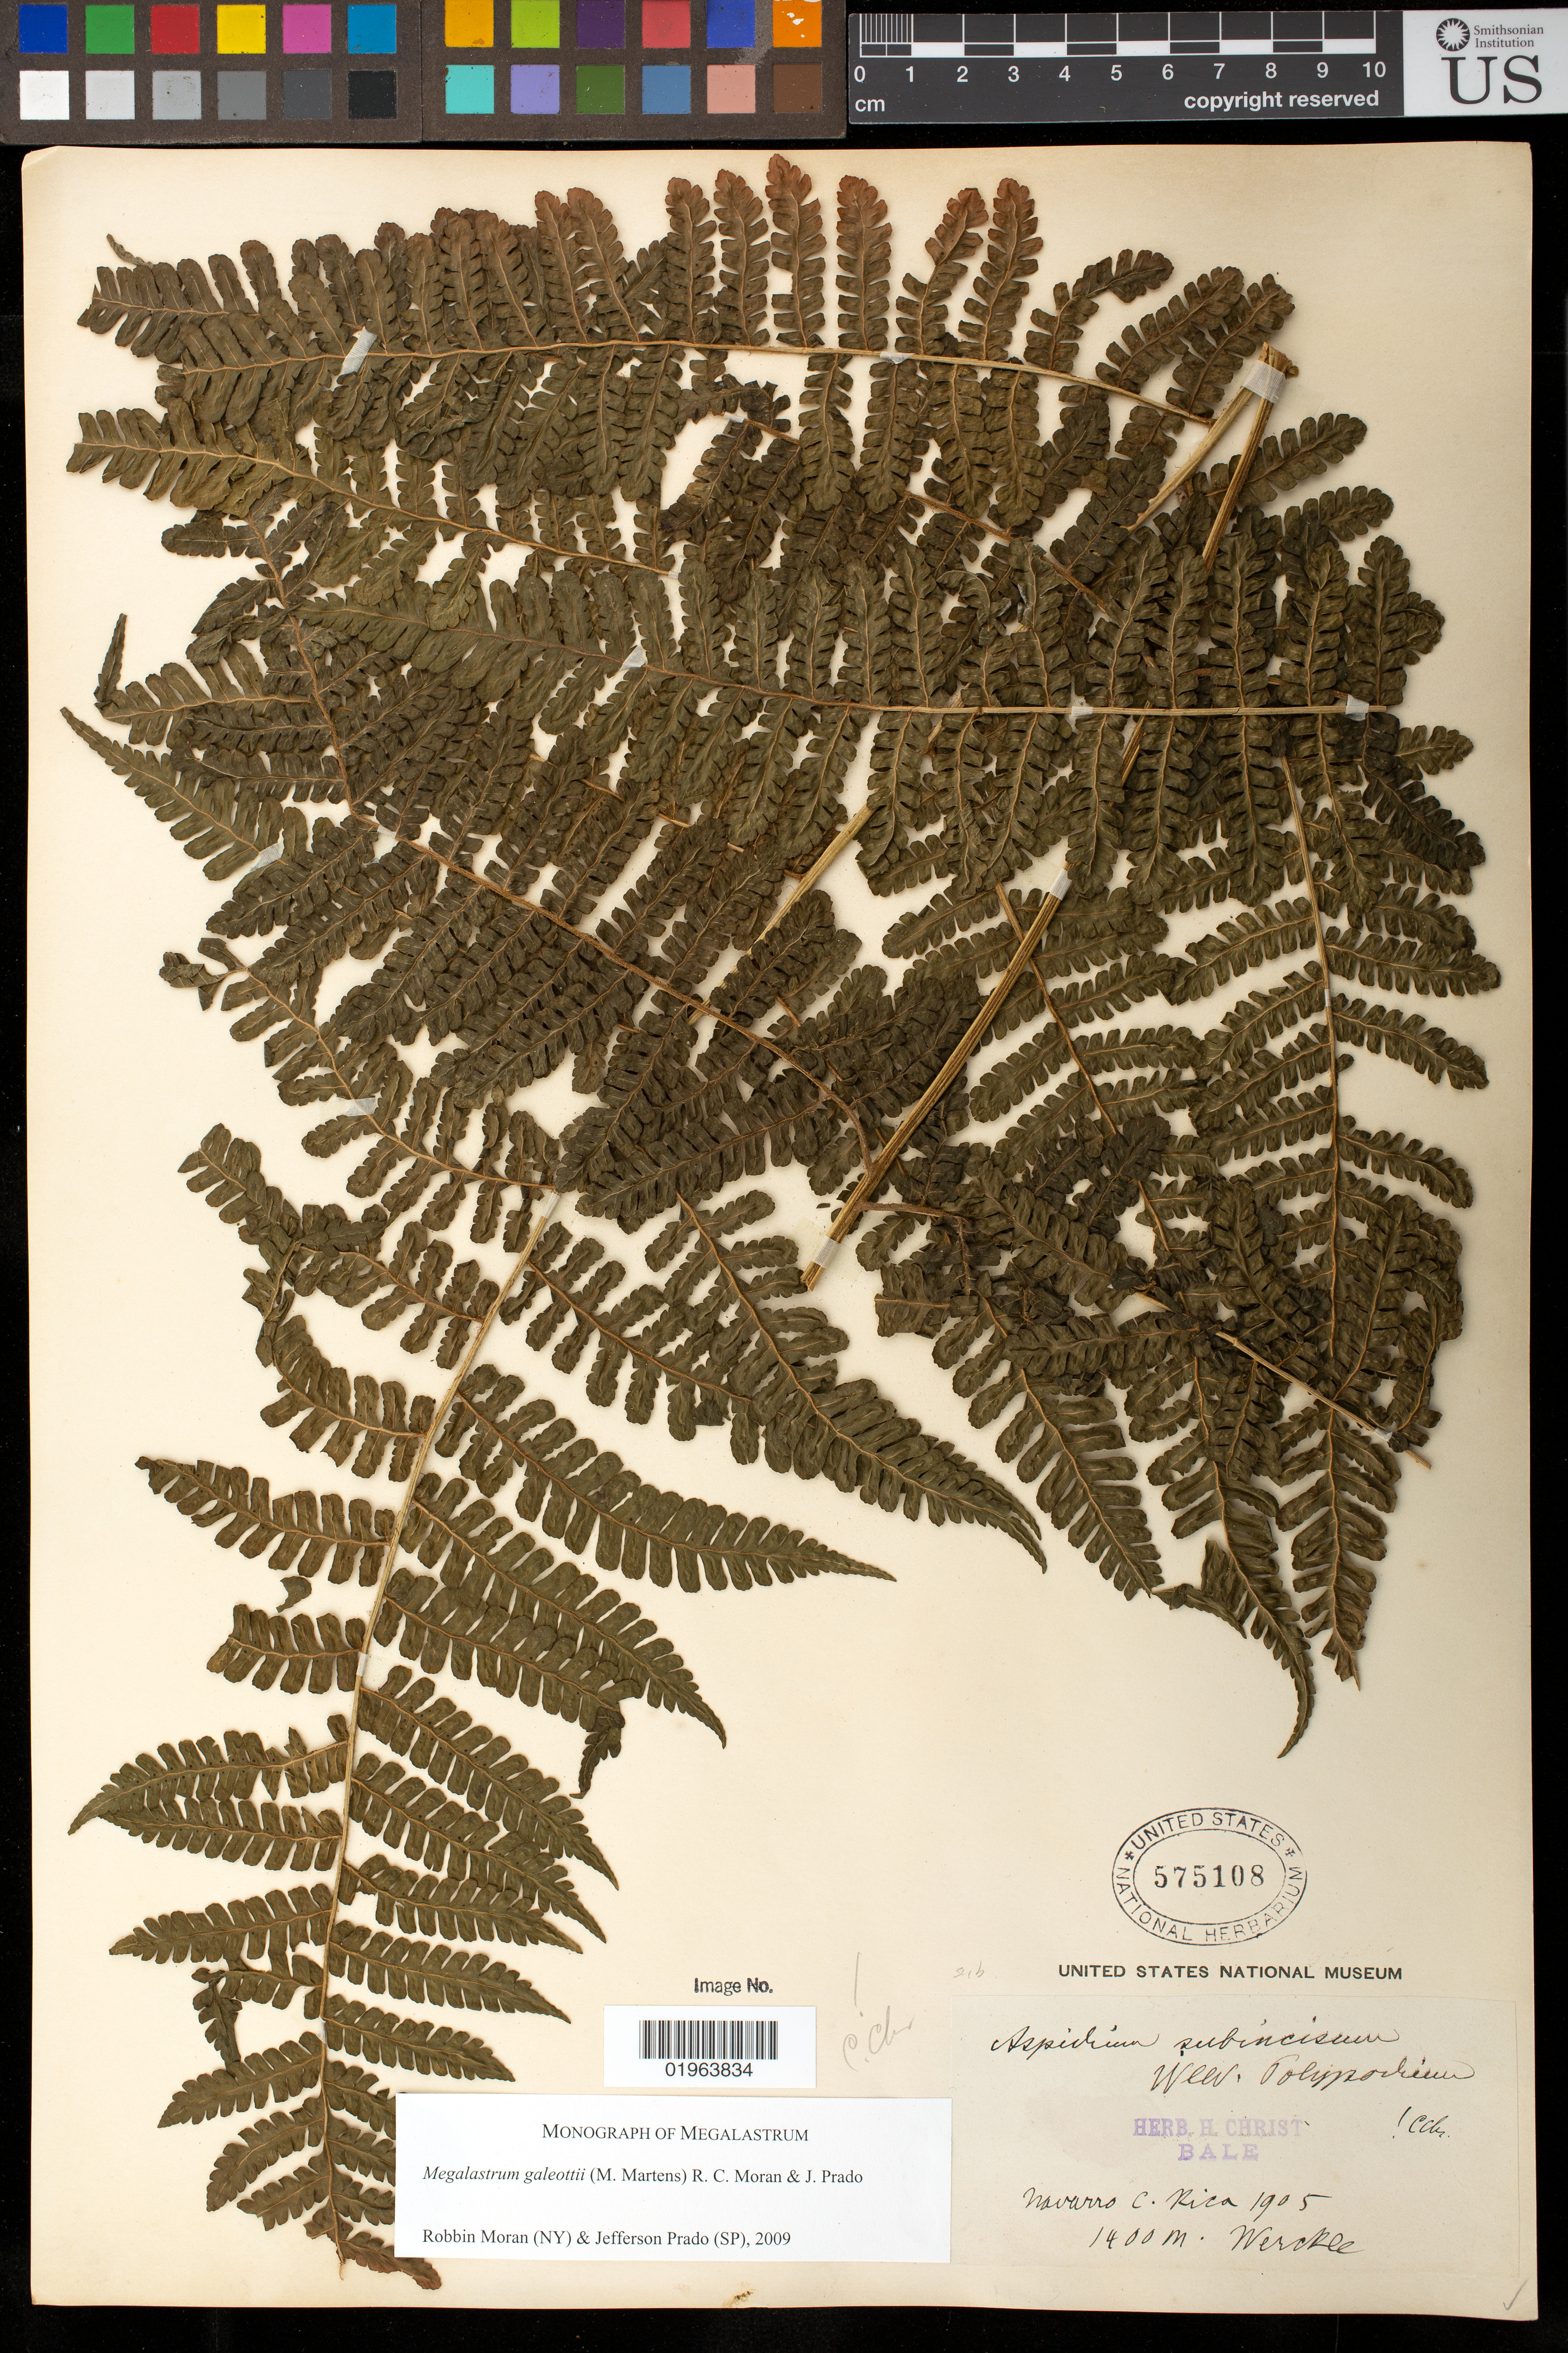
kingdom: Plantae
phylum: Tracheophyta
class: Polypodiopsida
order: Polypodiales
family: Dryopteridaceae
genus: Megalastrum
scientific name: Megalastrum galeottii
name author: (M. Martens) R.C. Moran & J. Prado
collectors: C. C Wercklé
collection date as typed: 1905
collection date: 1905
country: Costa Rica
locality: Navarro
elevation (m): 427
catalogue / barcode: US 575108